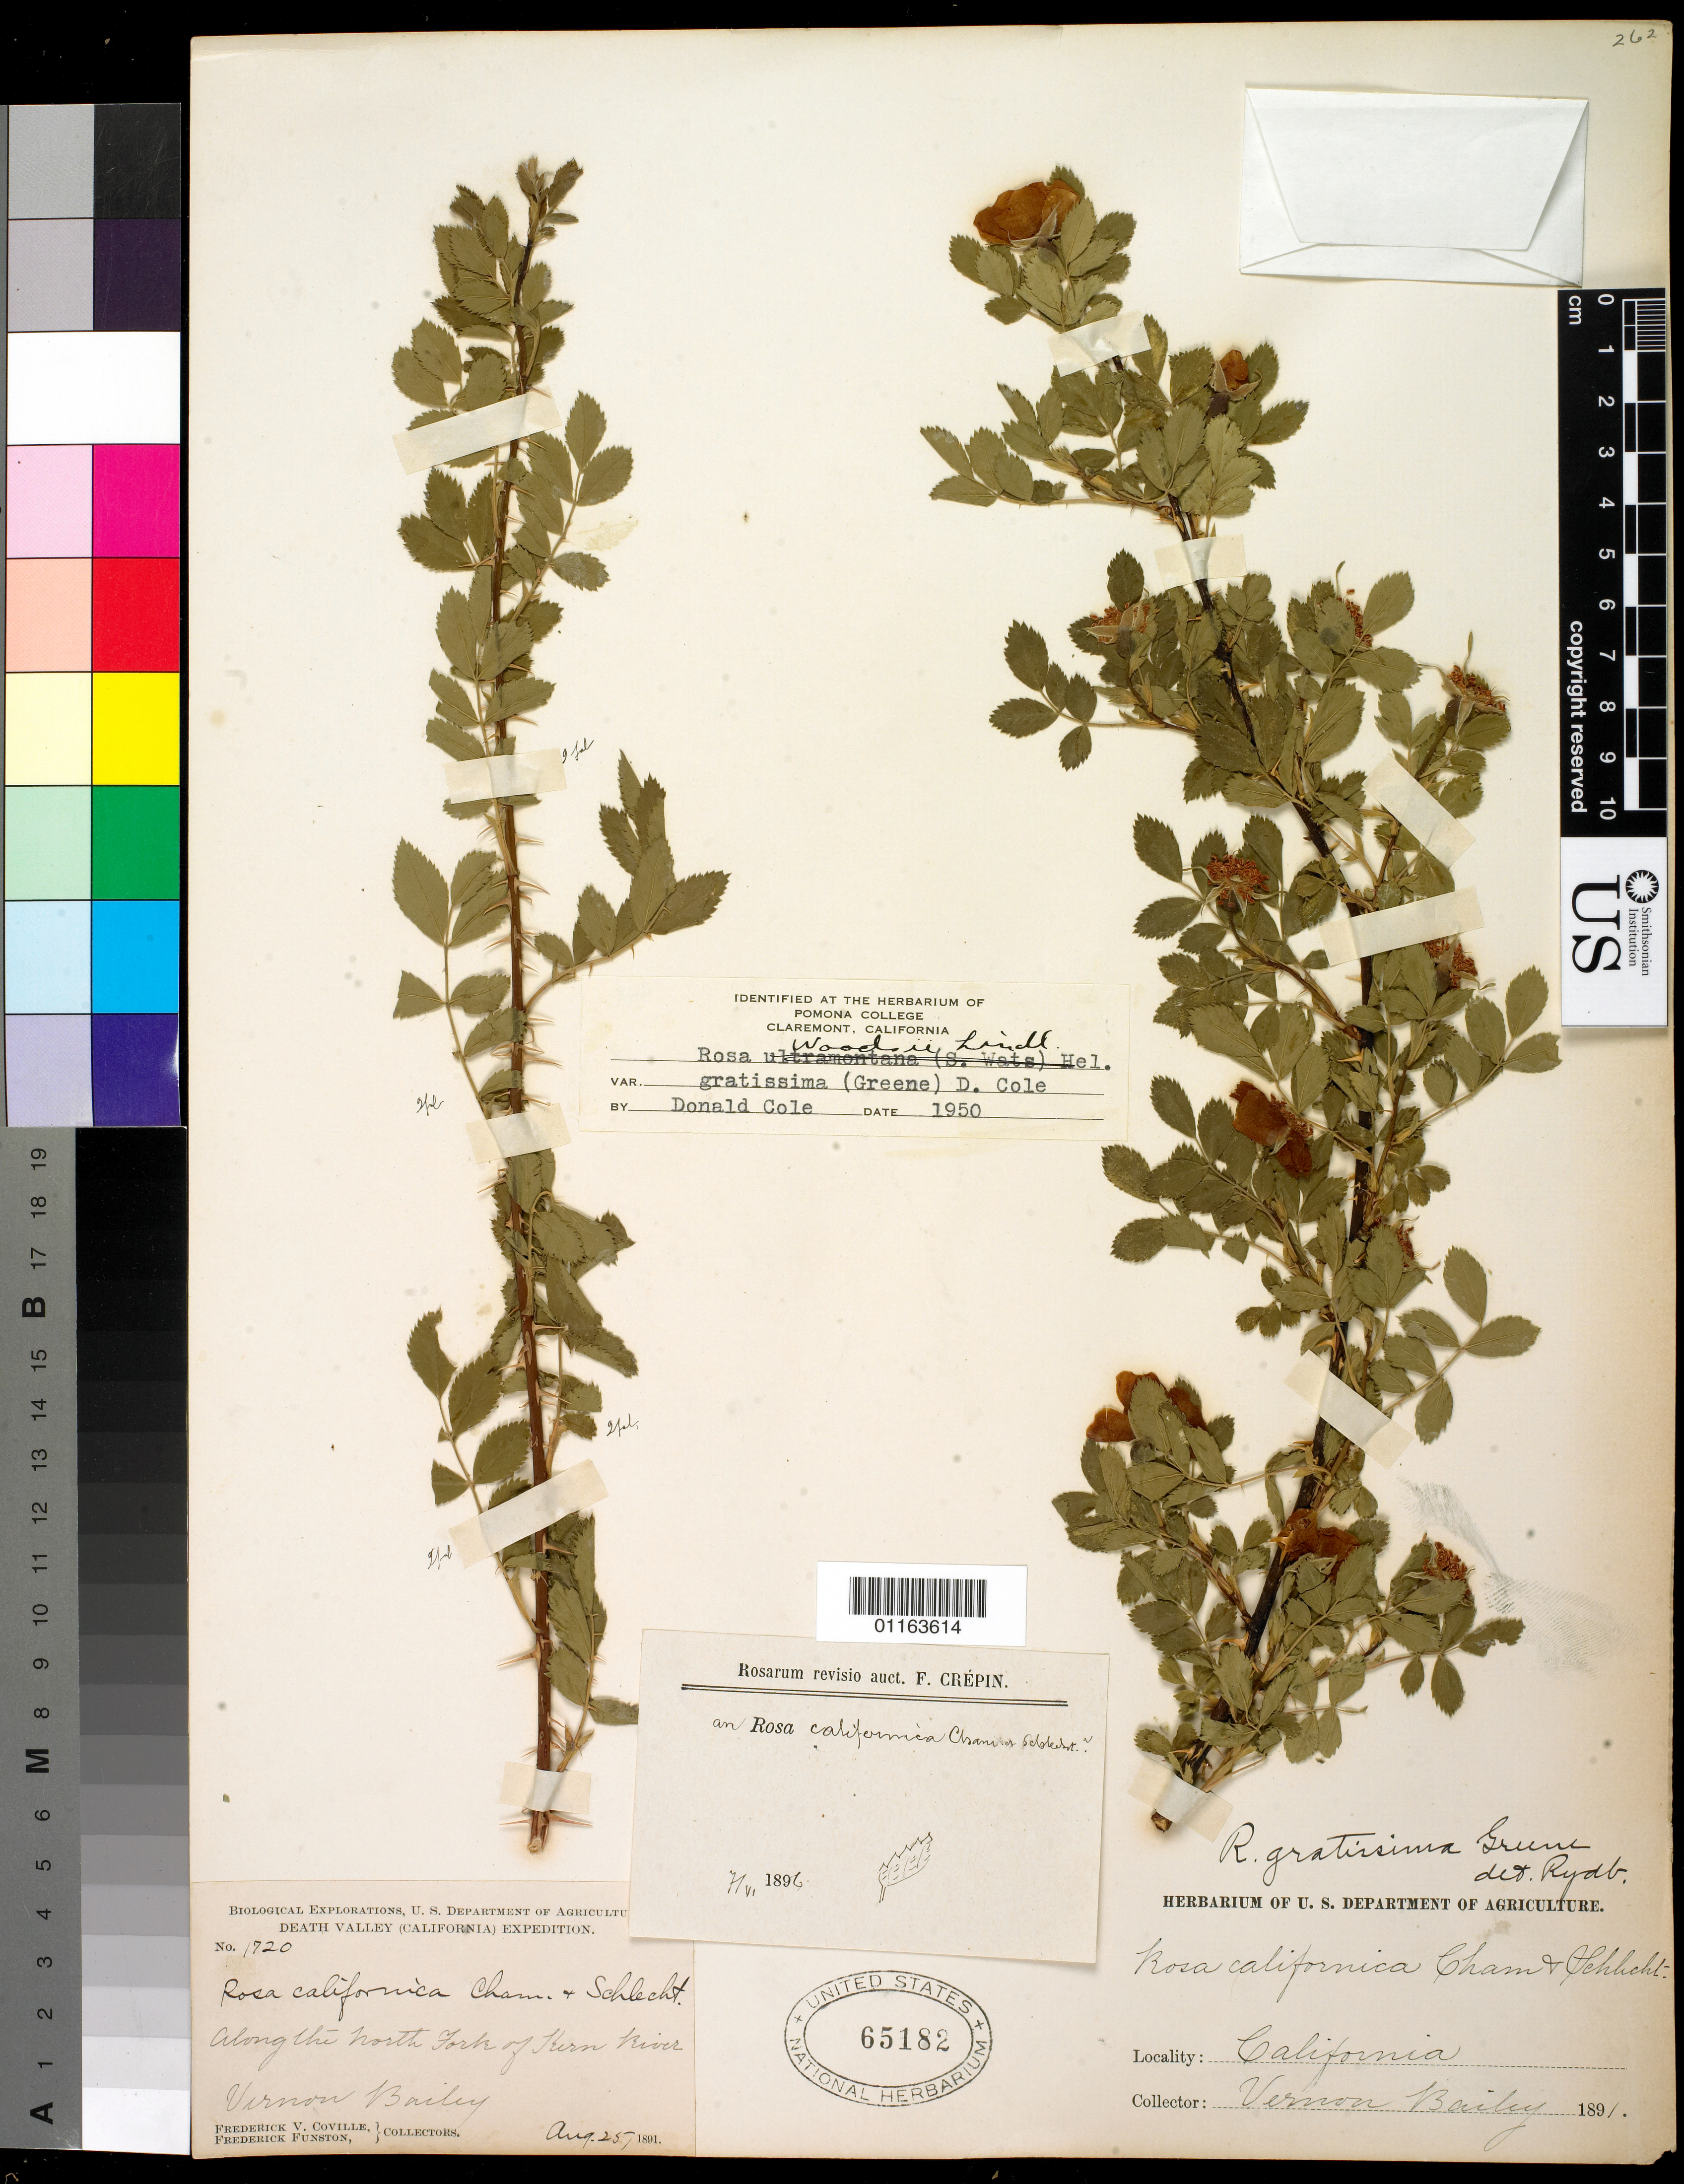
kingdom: Plantae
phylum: Tracheophyta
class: Magnoliopsida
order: Rosales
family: Rosaceae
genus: Rosa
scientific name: Rosa woodsii var. gratissima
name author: (Greene) D. Cole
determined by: Cole, D.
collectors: V. O. Bailey, F. V. Coville & F. Funston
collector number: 1720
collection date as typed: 25 Aug 1891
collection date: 1891-08-25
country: United States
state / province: California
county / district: Kern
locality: Along the North Fork of Kern River.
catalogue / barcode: US 65182